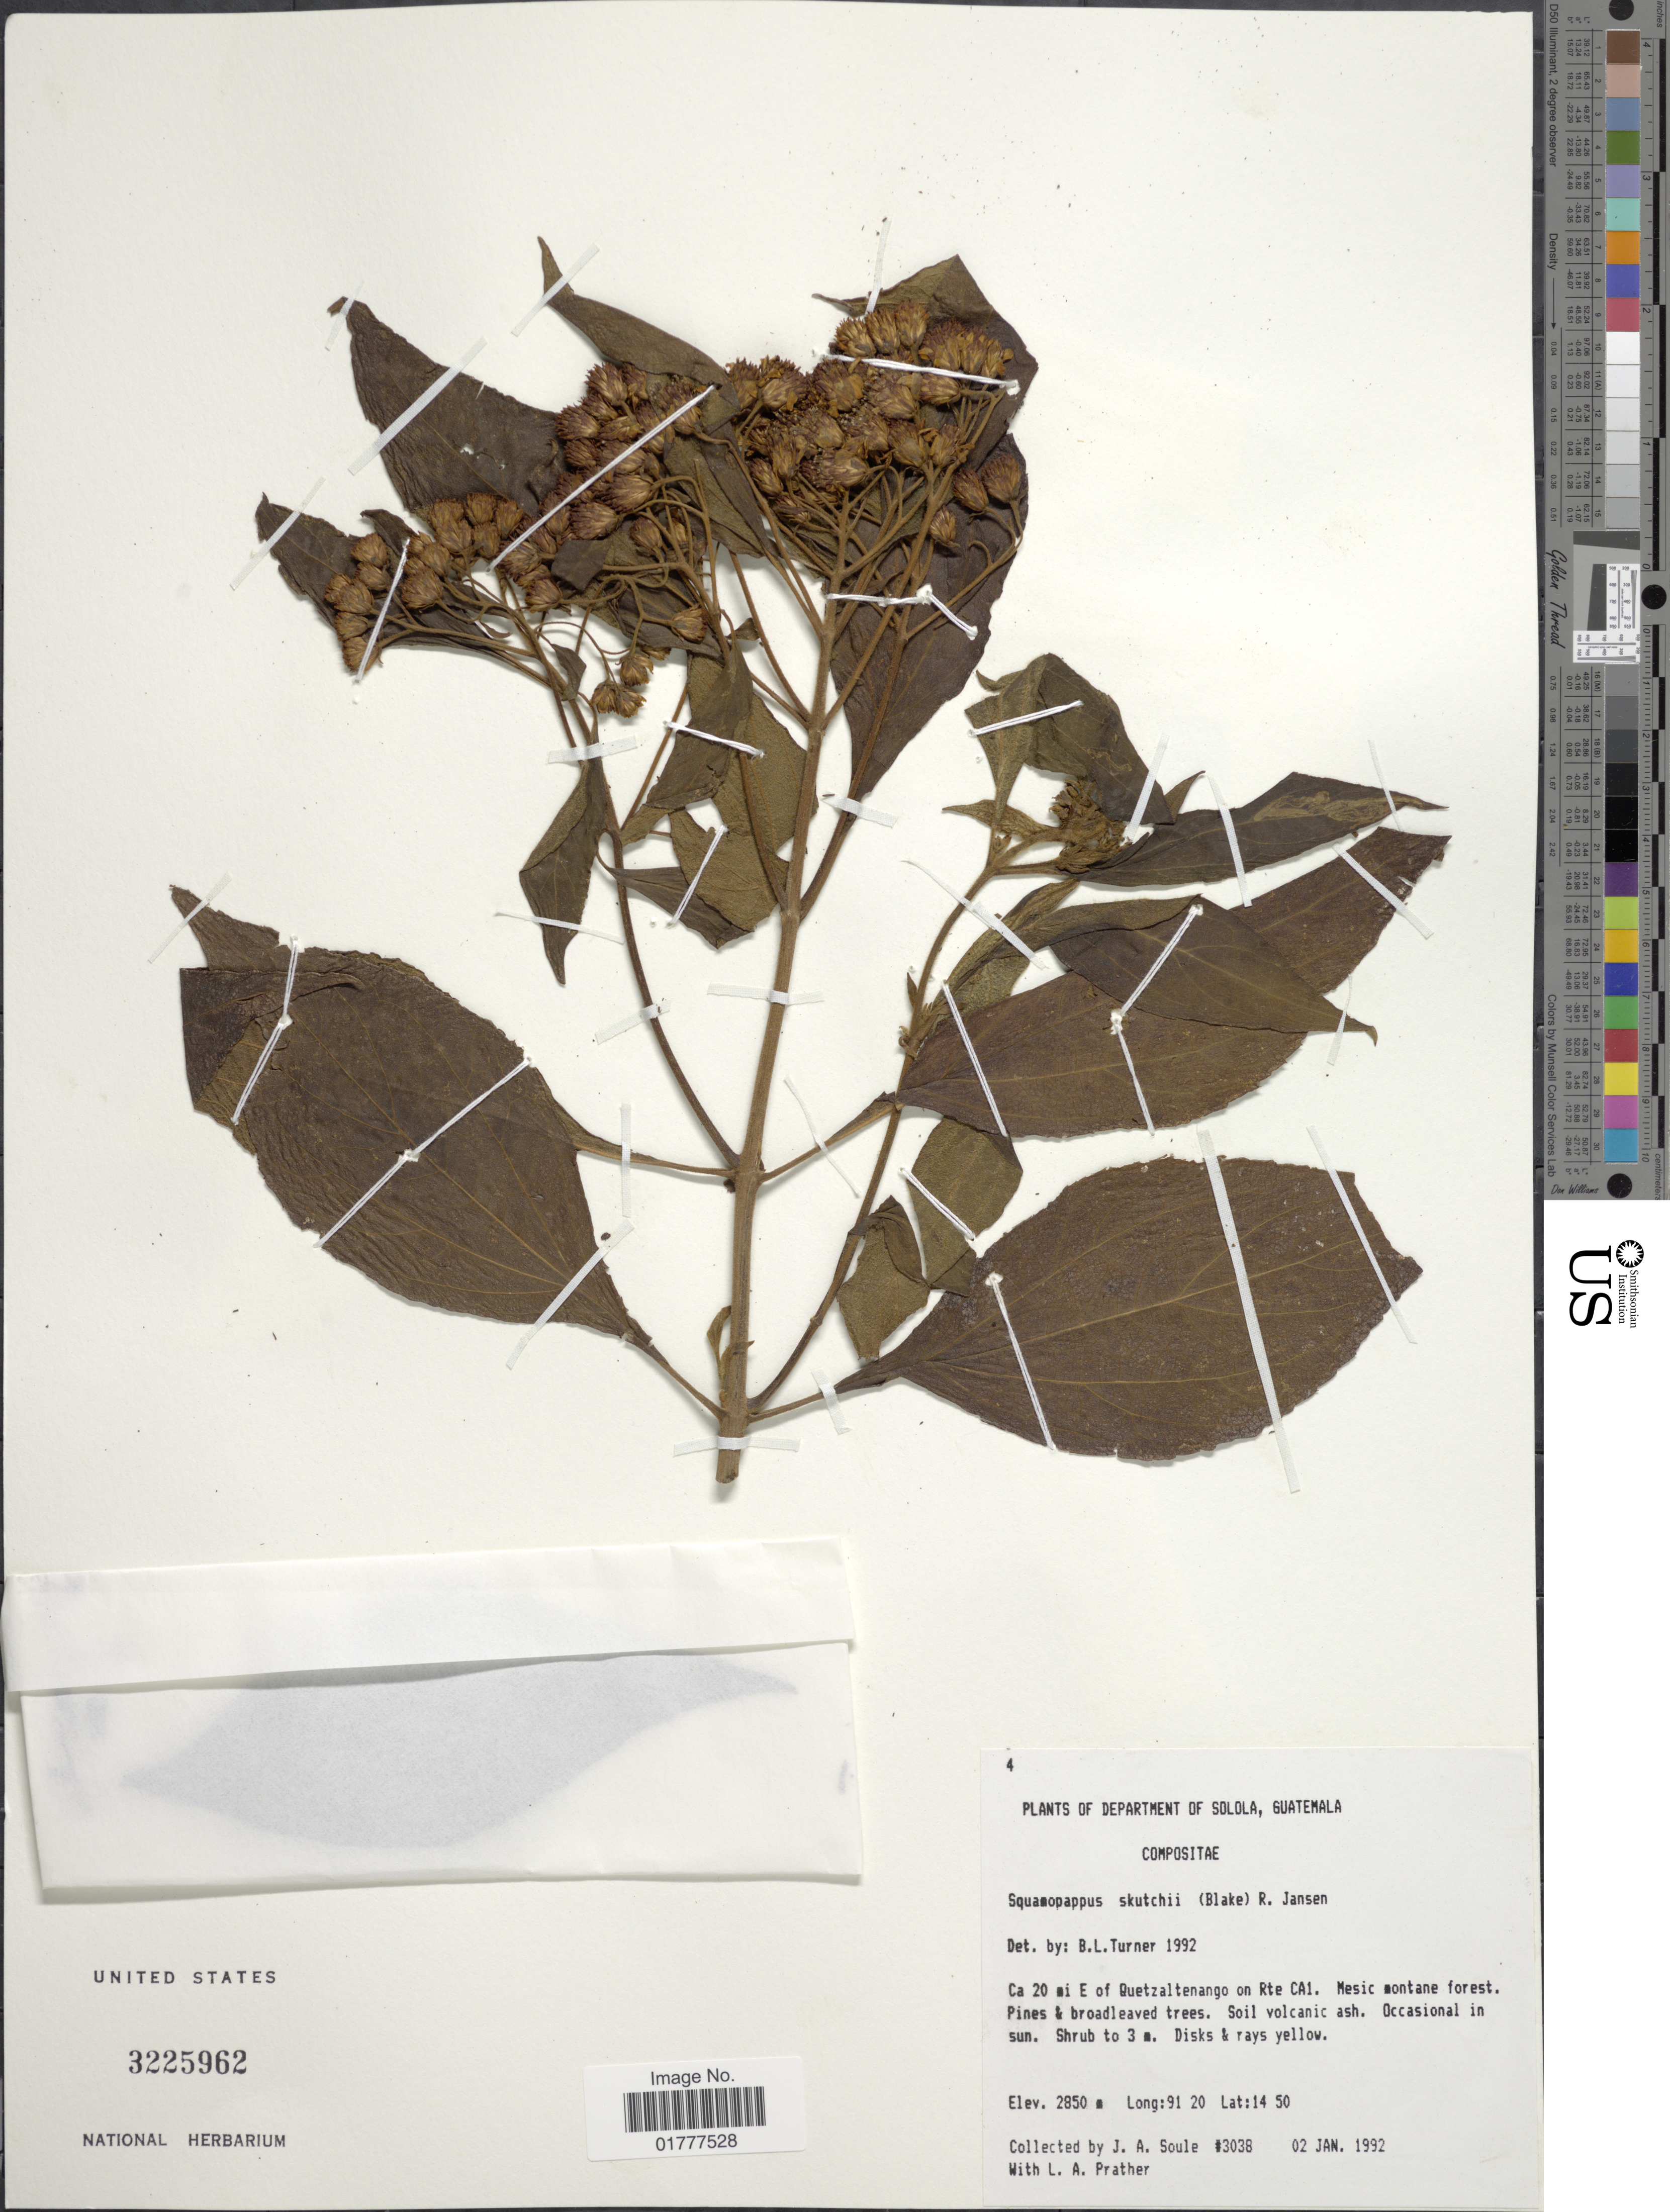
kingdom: Plantae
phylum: Tracheophyta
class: Magnoliopsida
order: Asterales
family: Asteraceae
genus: Podachaenium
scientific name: Podachaenium skutchii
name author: (S.F. Blake) H. Rob.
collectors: J. Soule & L. A. Prather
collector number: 2850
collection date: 1992-01-02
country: Guatemala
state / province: Sololá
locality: Department of Solola, Ca 20 mi E of Quetzaltenango on Rte CA1.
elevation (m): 2850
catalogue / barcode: US 3225962